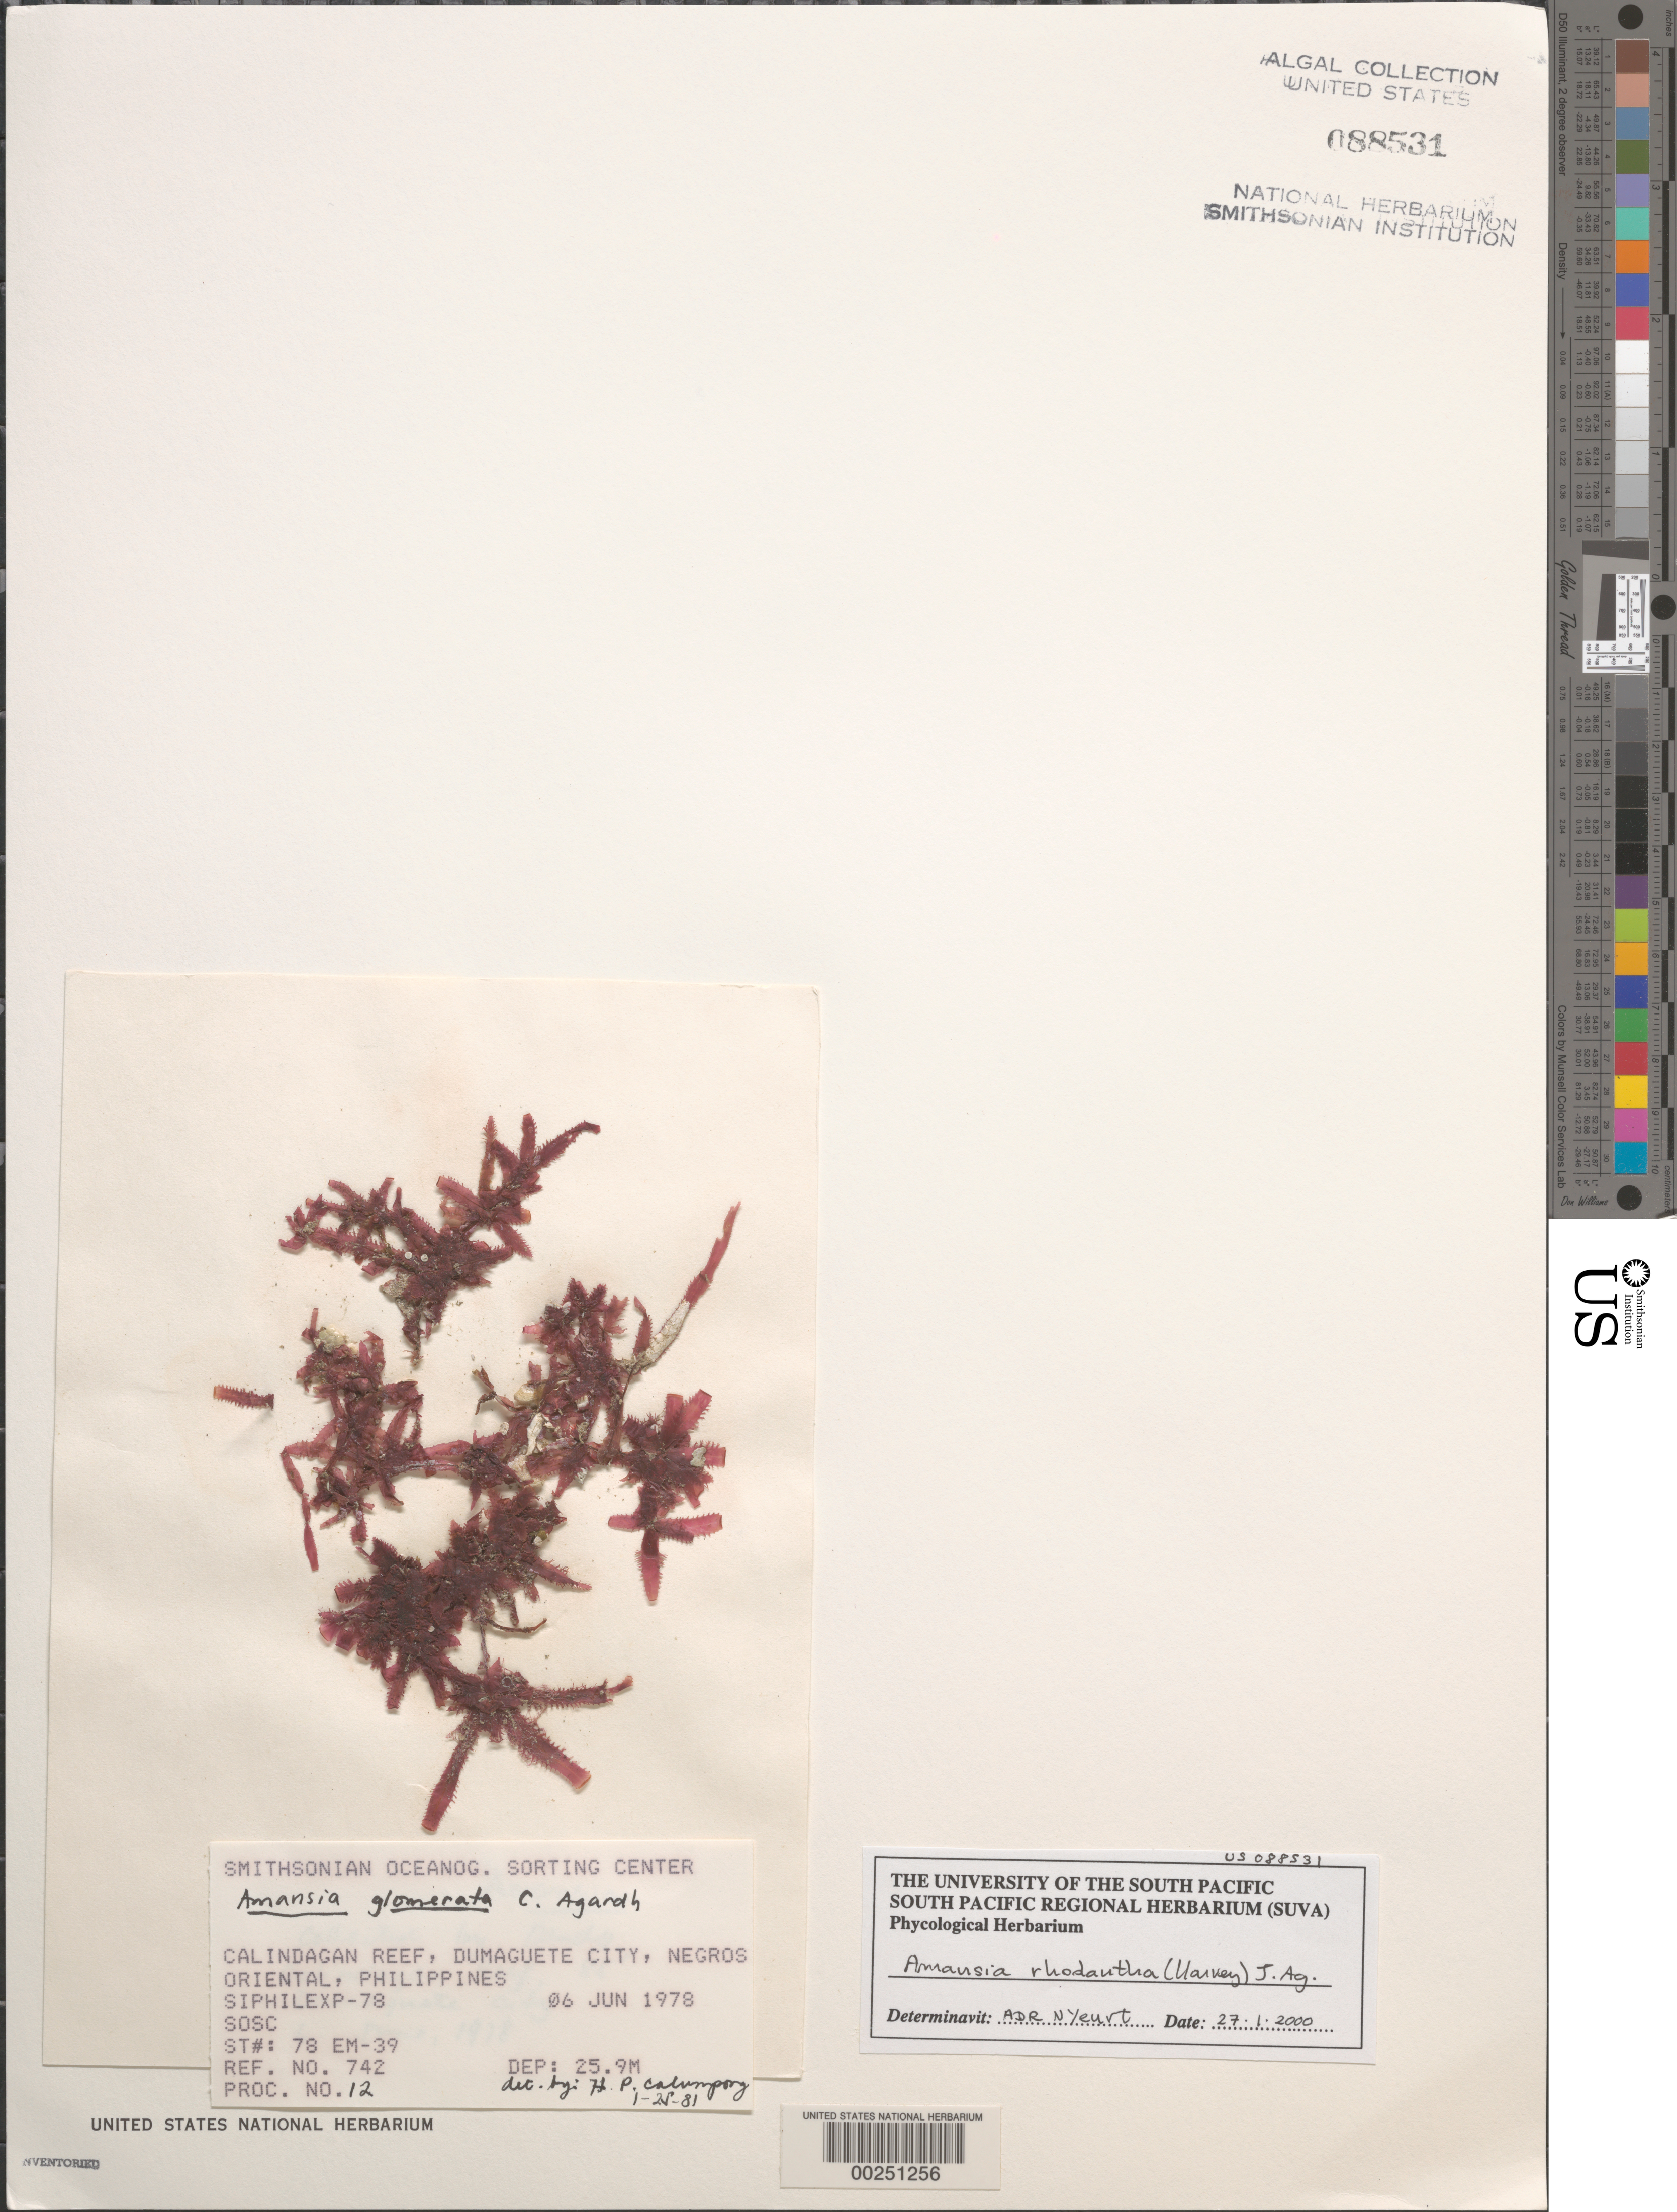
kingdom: Plantae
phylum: Rhodophyta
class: Florideophyceae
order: Ceramiales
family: Rhodomelaceae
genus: Amansia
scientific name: Amansia rhodantha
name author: (Harv.) J. Agardh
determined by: N'Yeurt, A. D. R.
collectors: SOSC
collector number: Station 78 EM-39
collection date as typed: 06 Jun 1978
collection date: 1978-06-06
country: Philippines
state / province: Central Visayas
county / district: Negros Oriental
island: Negros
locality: Calindagan Reef, Dumaguete City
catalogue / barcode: US 88531